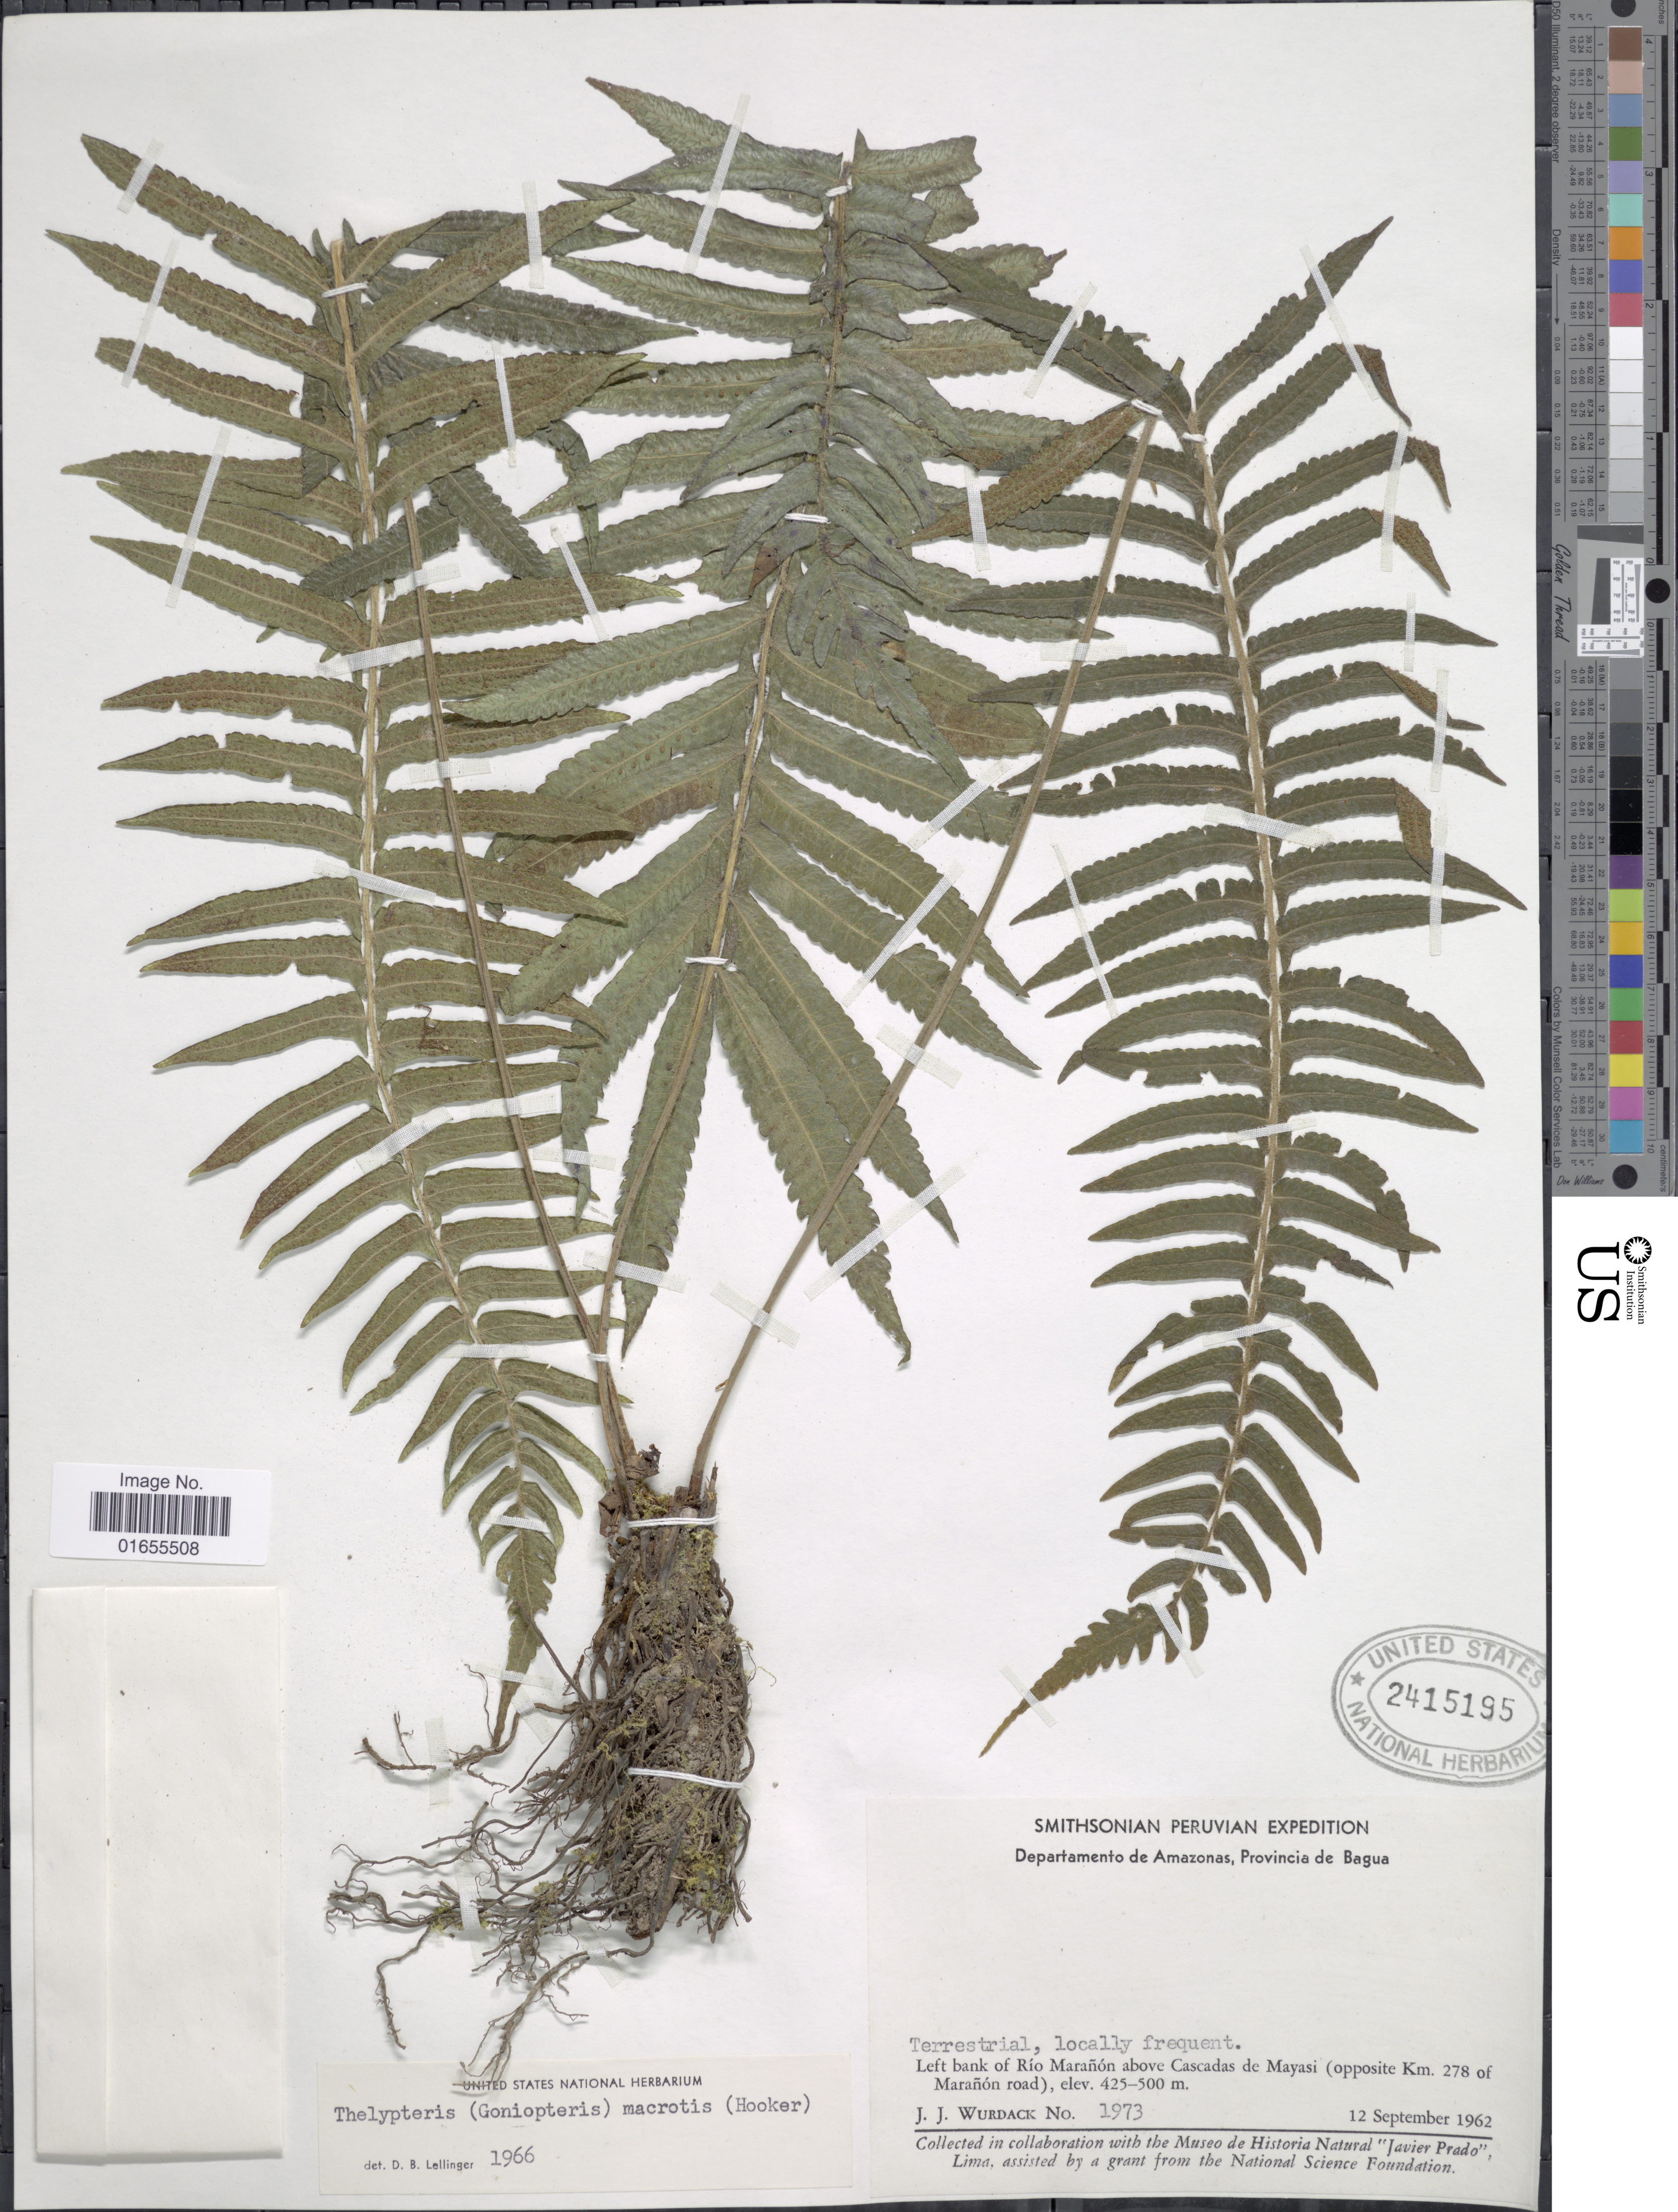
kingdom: Plantae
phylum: Tracheophyta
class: Polypodiopsida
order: Polypodiales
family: Thelypteridaceae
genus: Goniopteris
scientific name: Goniopteris macrotis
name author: (Hook. f.) Pic. Serm.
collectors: J. J. Wurdack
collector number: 1973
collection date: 1962-09-12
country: Peru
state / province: Amazonas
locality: Provincia de Bagua, Left bank of Rio Maranon above Cascadas de Mayasi (opposite Km. 278 of Maranon road)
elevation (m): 425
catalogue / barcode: US 2415195